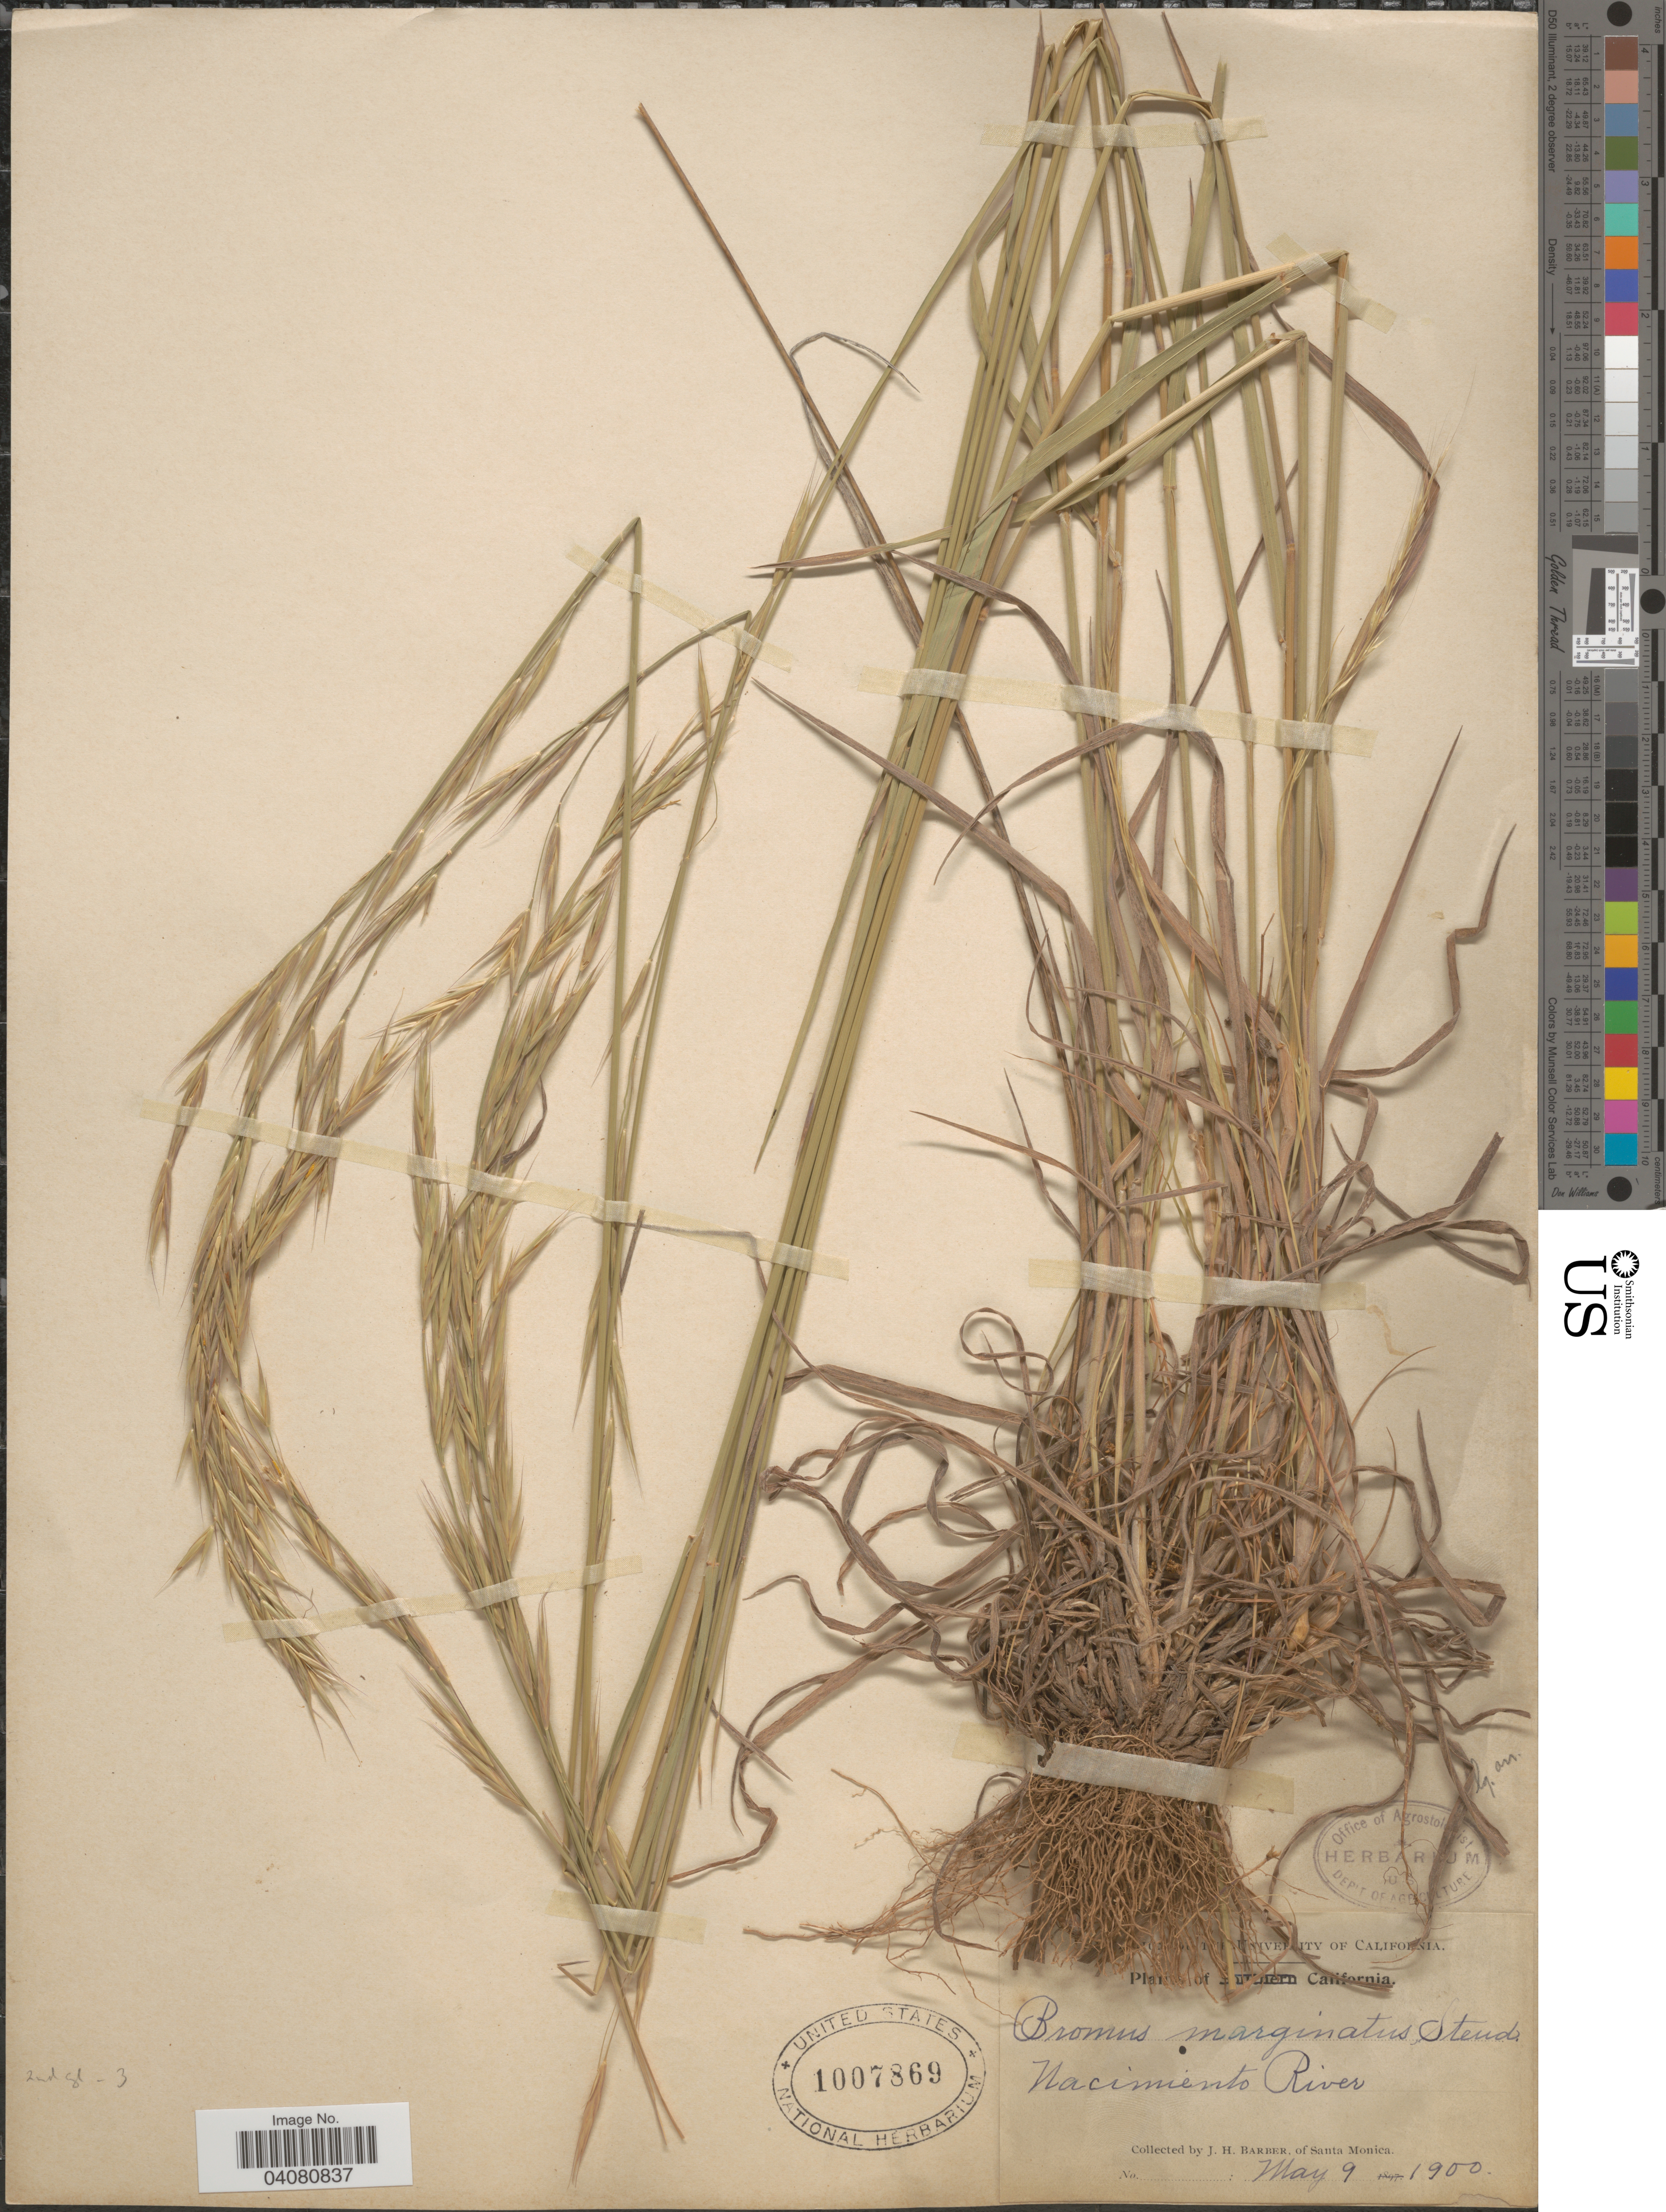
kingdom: Plantae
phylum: Tracheophyta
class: Liliopsida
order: Poales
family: Poaceae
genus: Bromus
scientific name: Bromus carinatus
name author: Hook. & Arn.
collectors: J. Barber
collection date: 1900-05-09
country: United States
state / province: California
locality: Southern California. Nacimiento River.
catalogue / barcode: US 1007869